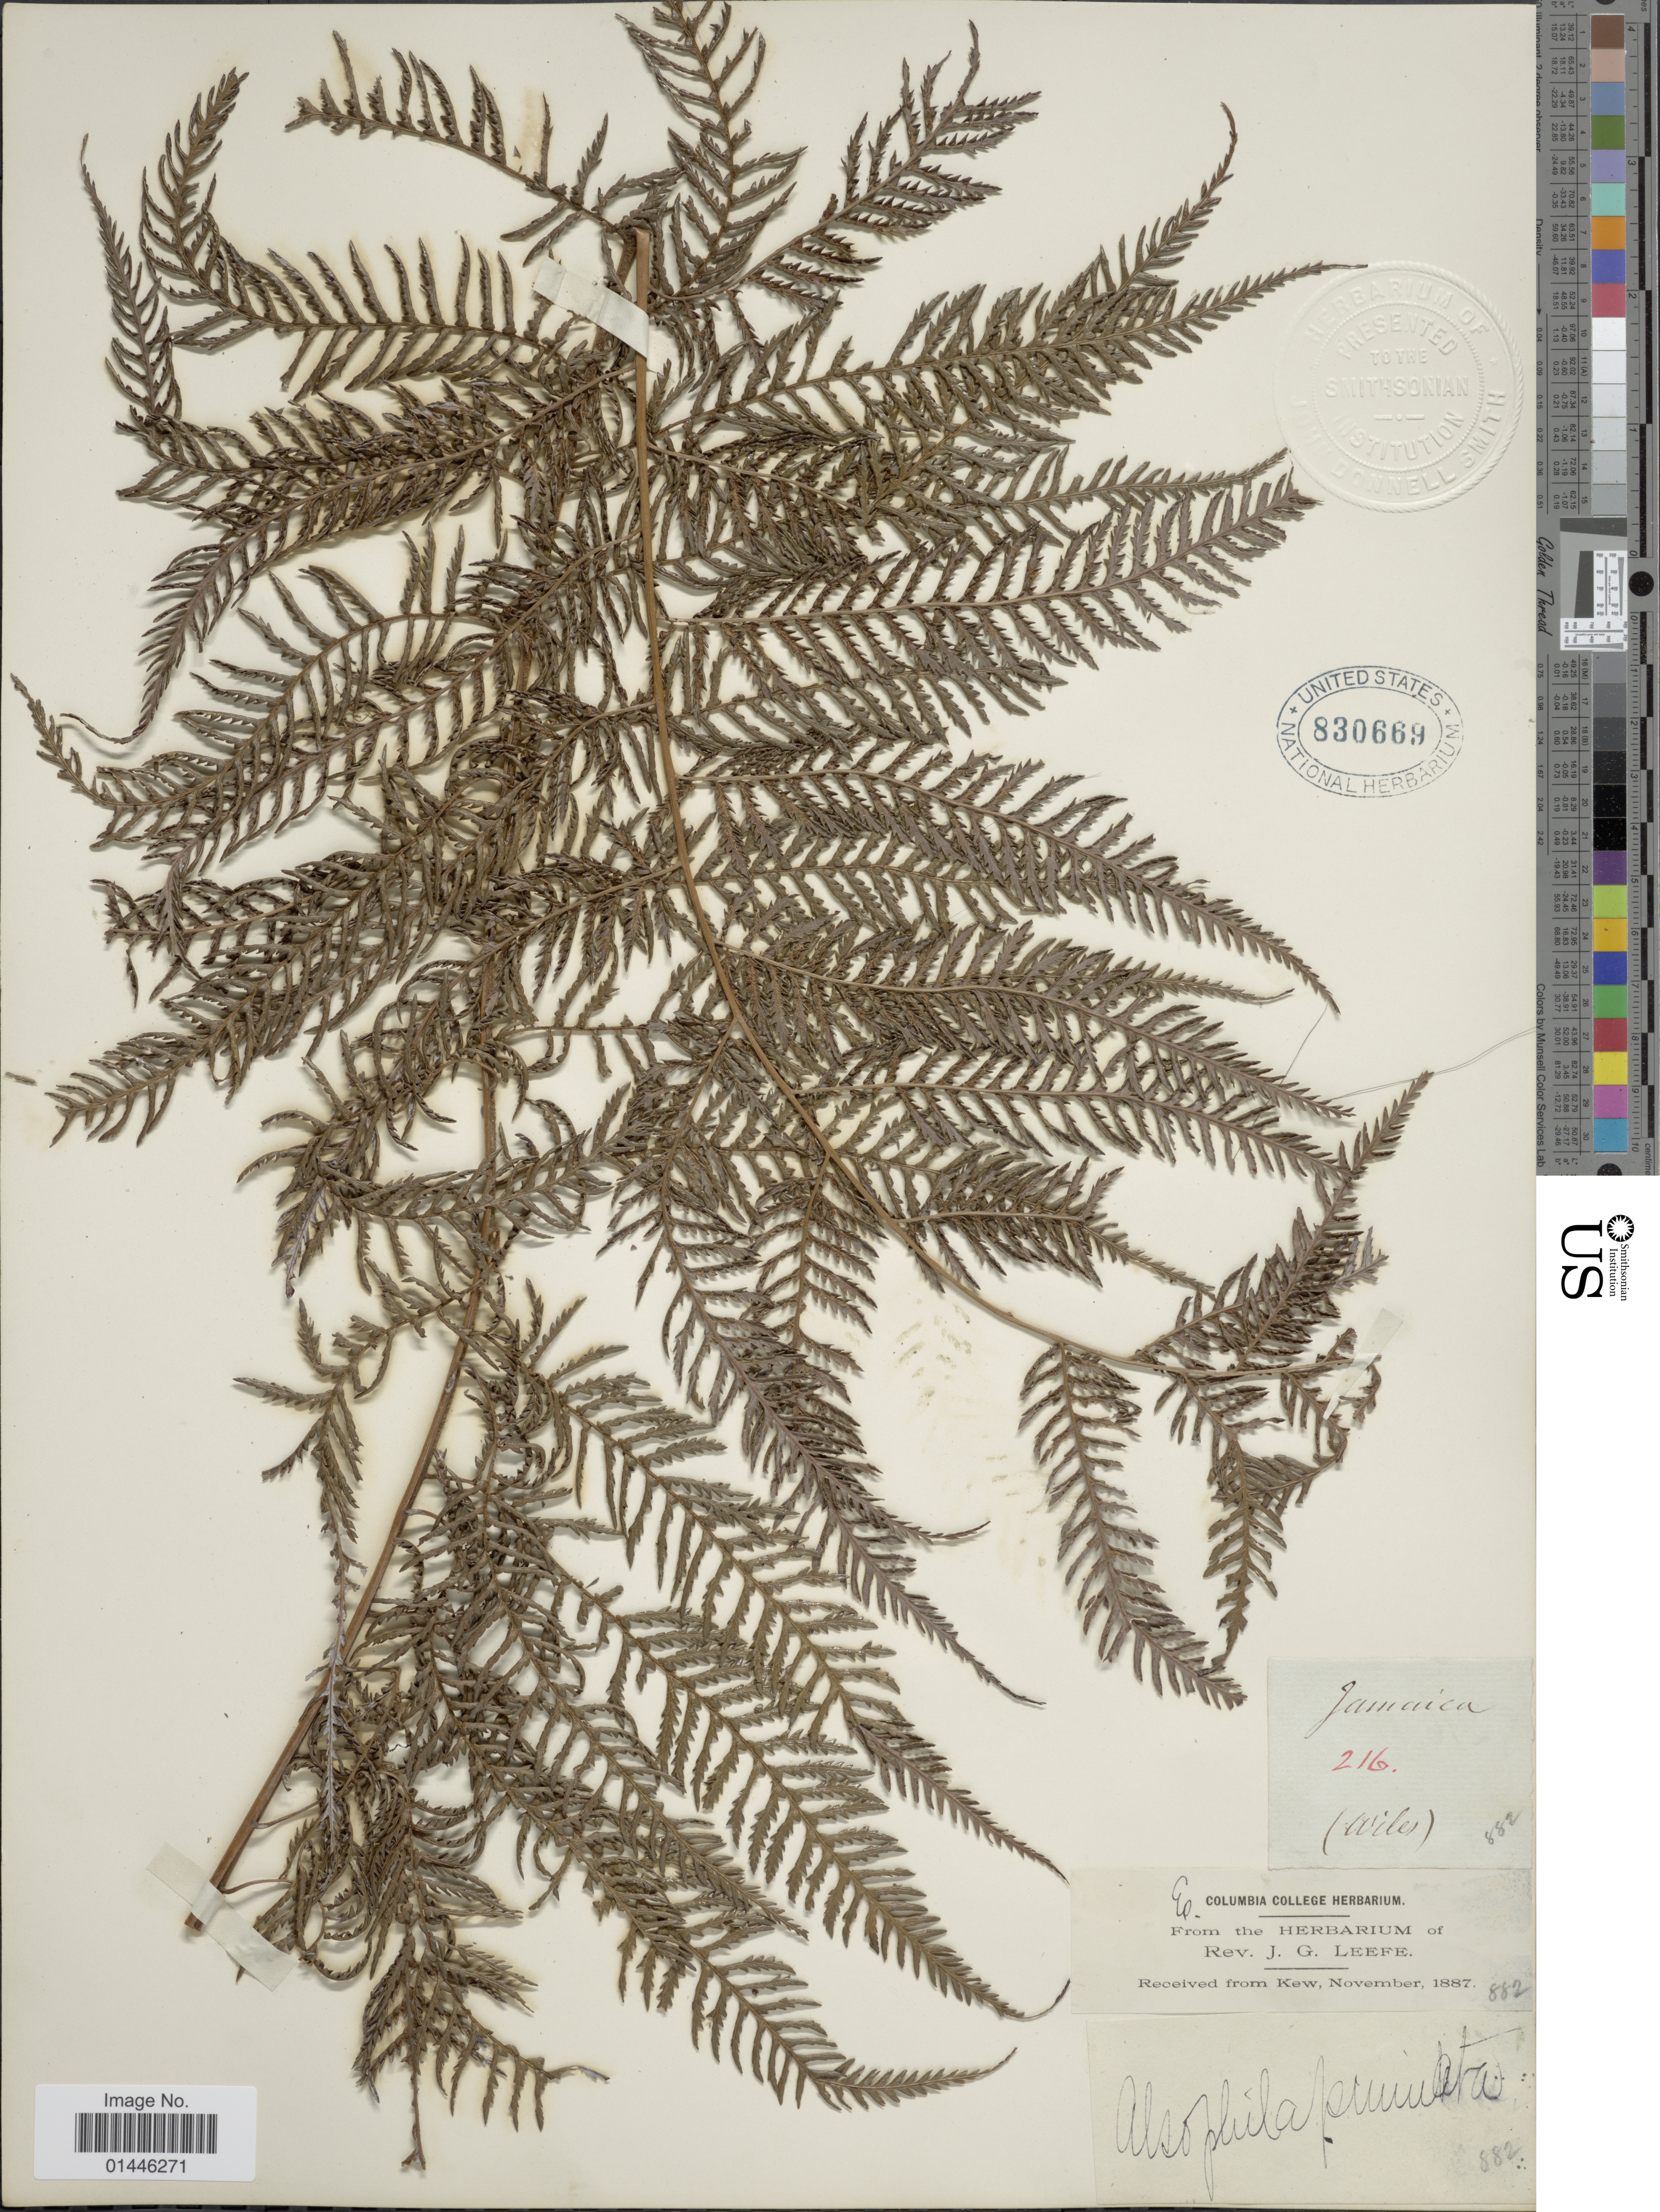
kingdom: Plantae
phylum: Tracheophyta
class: Polypodiopsida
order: Cyatheales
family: Dicksoniaceae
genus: Lophosoria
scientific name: Lophosoria quadripinnata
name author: (J.F. Gmel.) C. Chr.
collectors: ex herb. Columbia College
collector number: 216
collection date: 1882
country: Jamaica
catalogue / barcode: US 830669